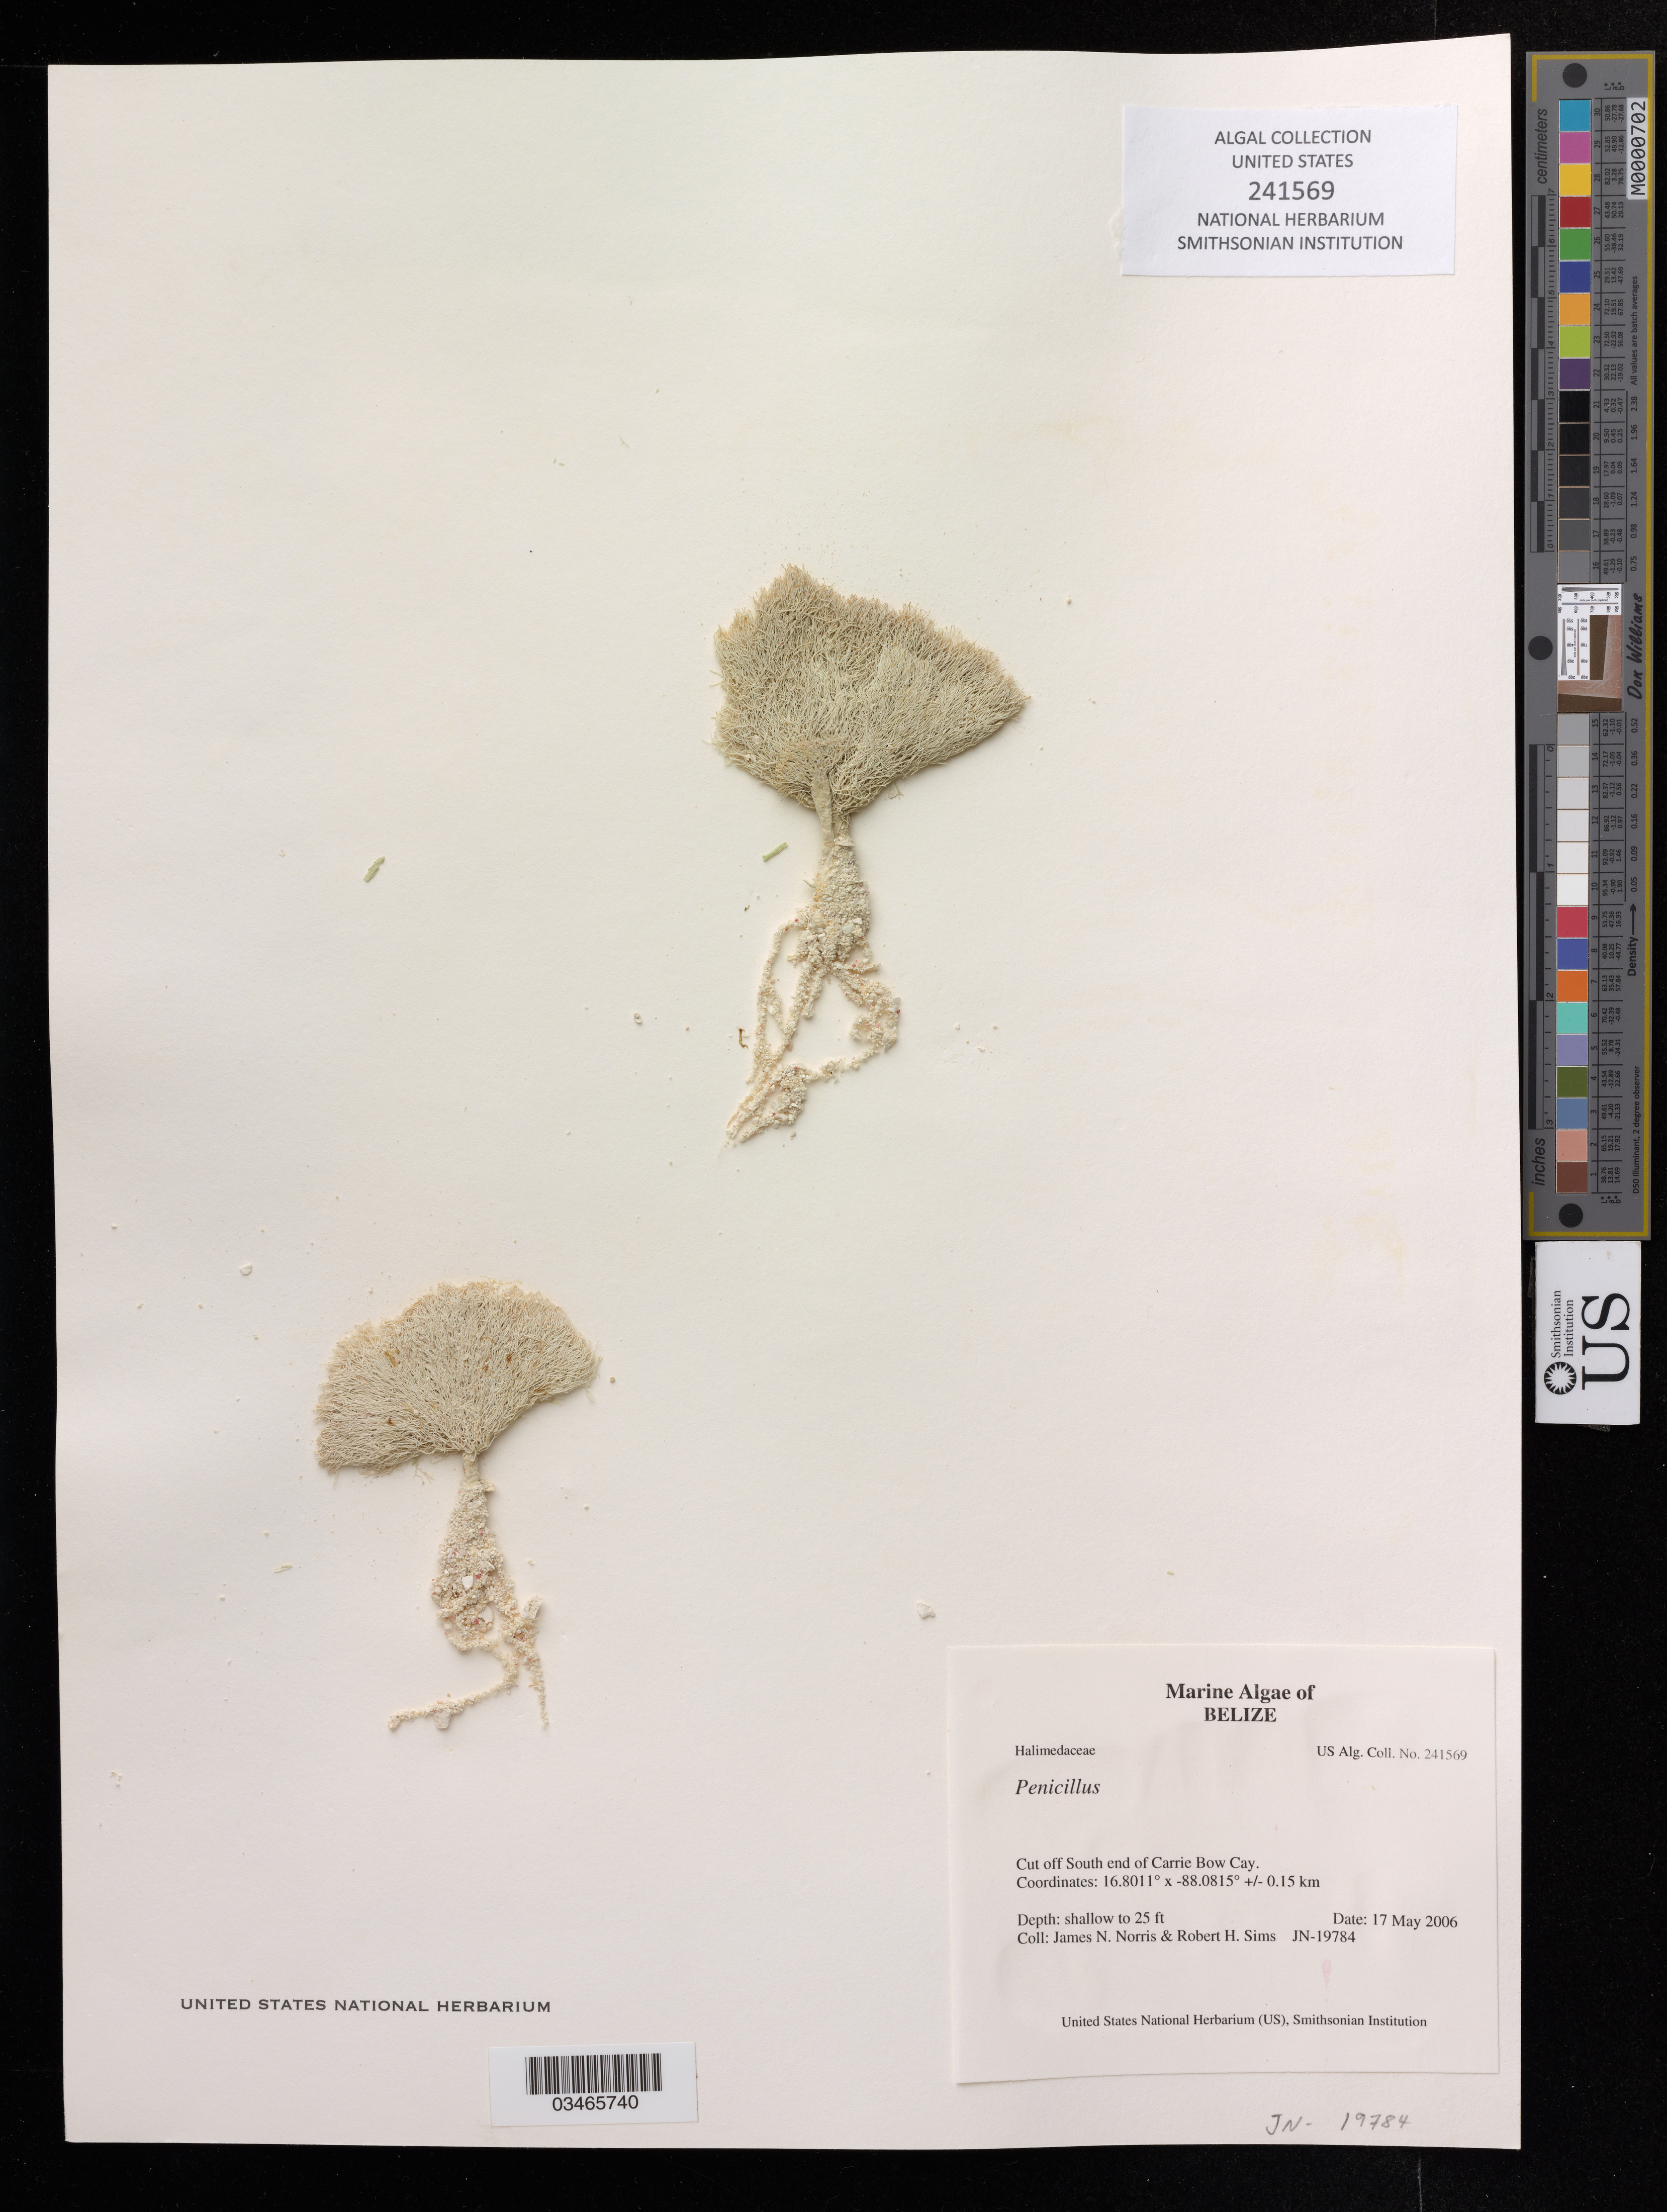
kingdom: Plantae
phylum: Chlorophyta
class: Ulvophyceae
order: Bryopsidales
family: Udoteaceae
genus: Penicillus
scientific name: Penicillus sp.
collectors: J. Norris & R. H. Sims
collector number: JN-19784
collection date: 2006-05-17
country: Belize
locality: Cut off South end of Carrie Bow Cay.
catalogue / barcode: US 241569